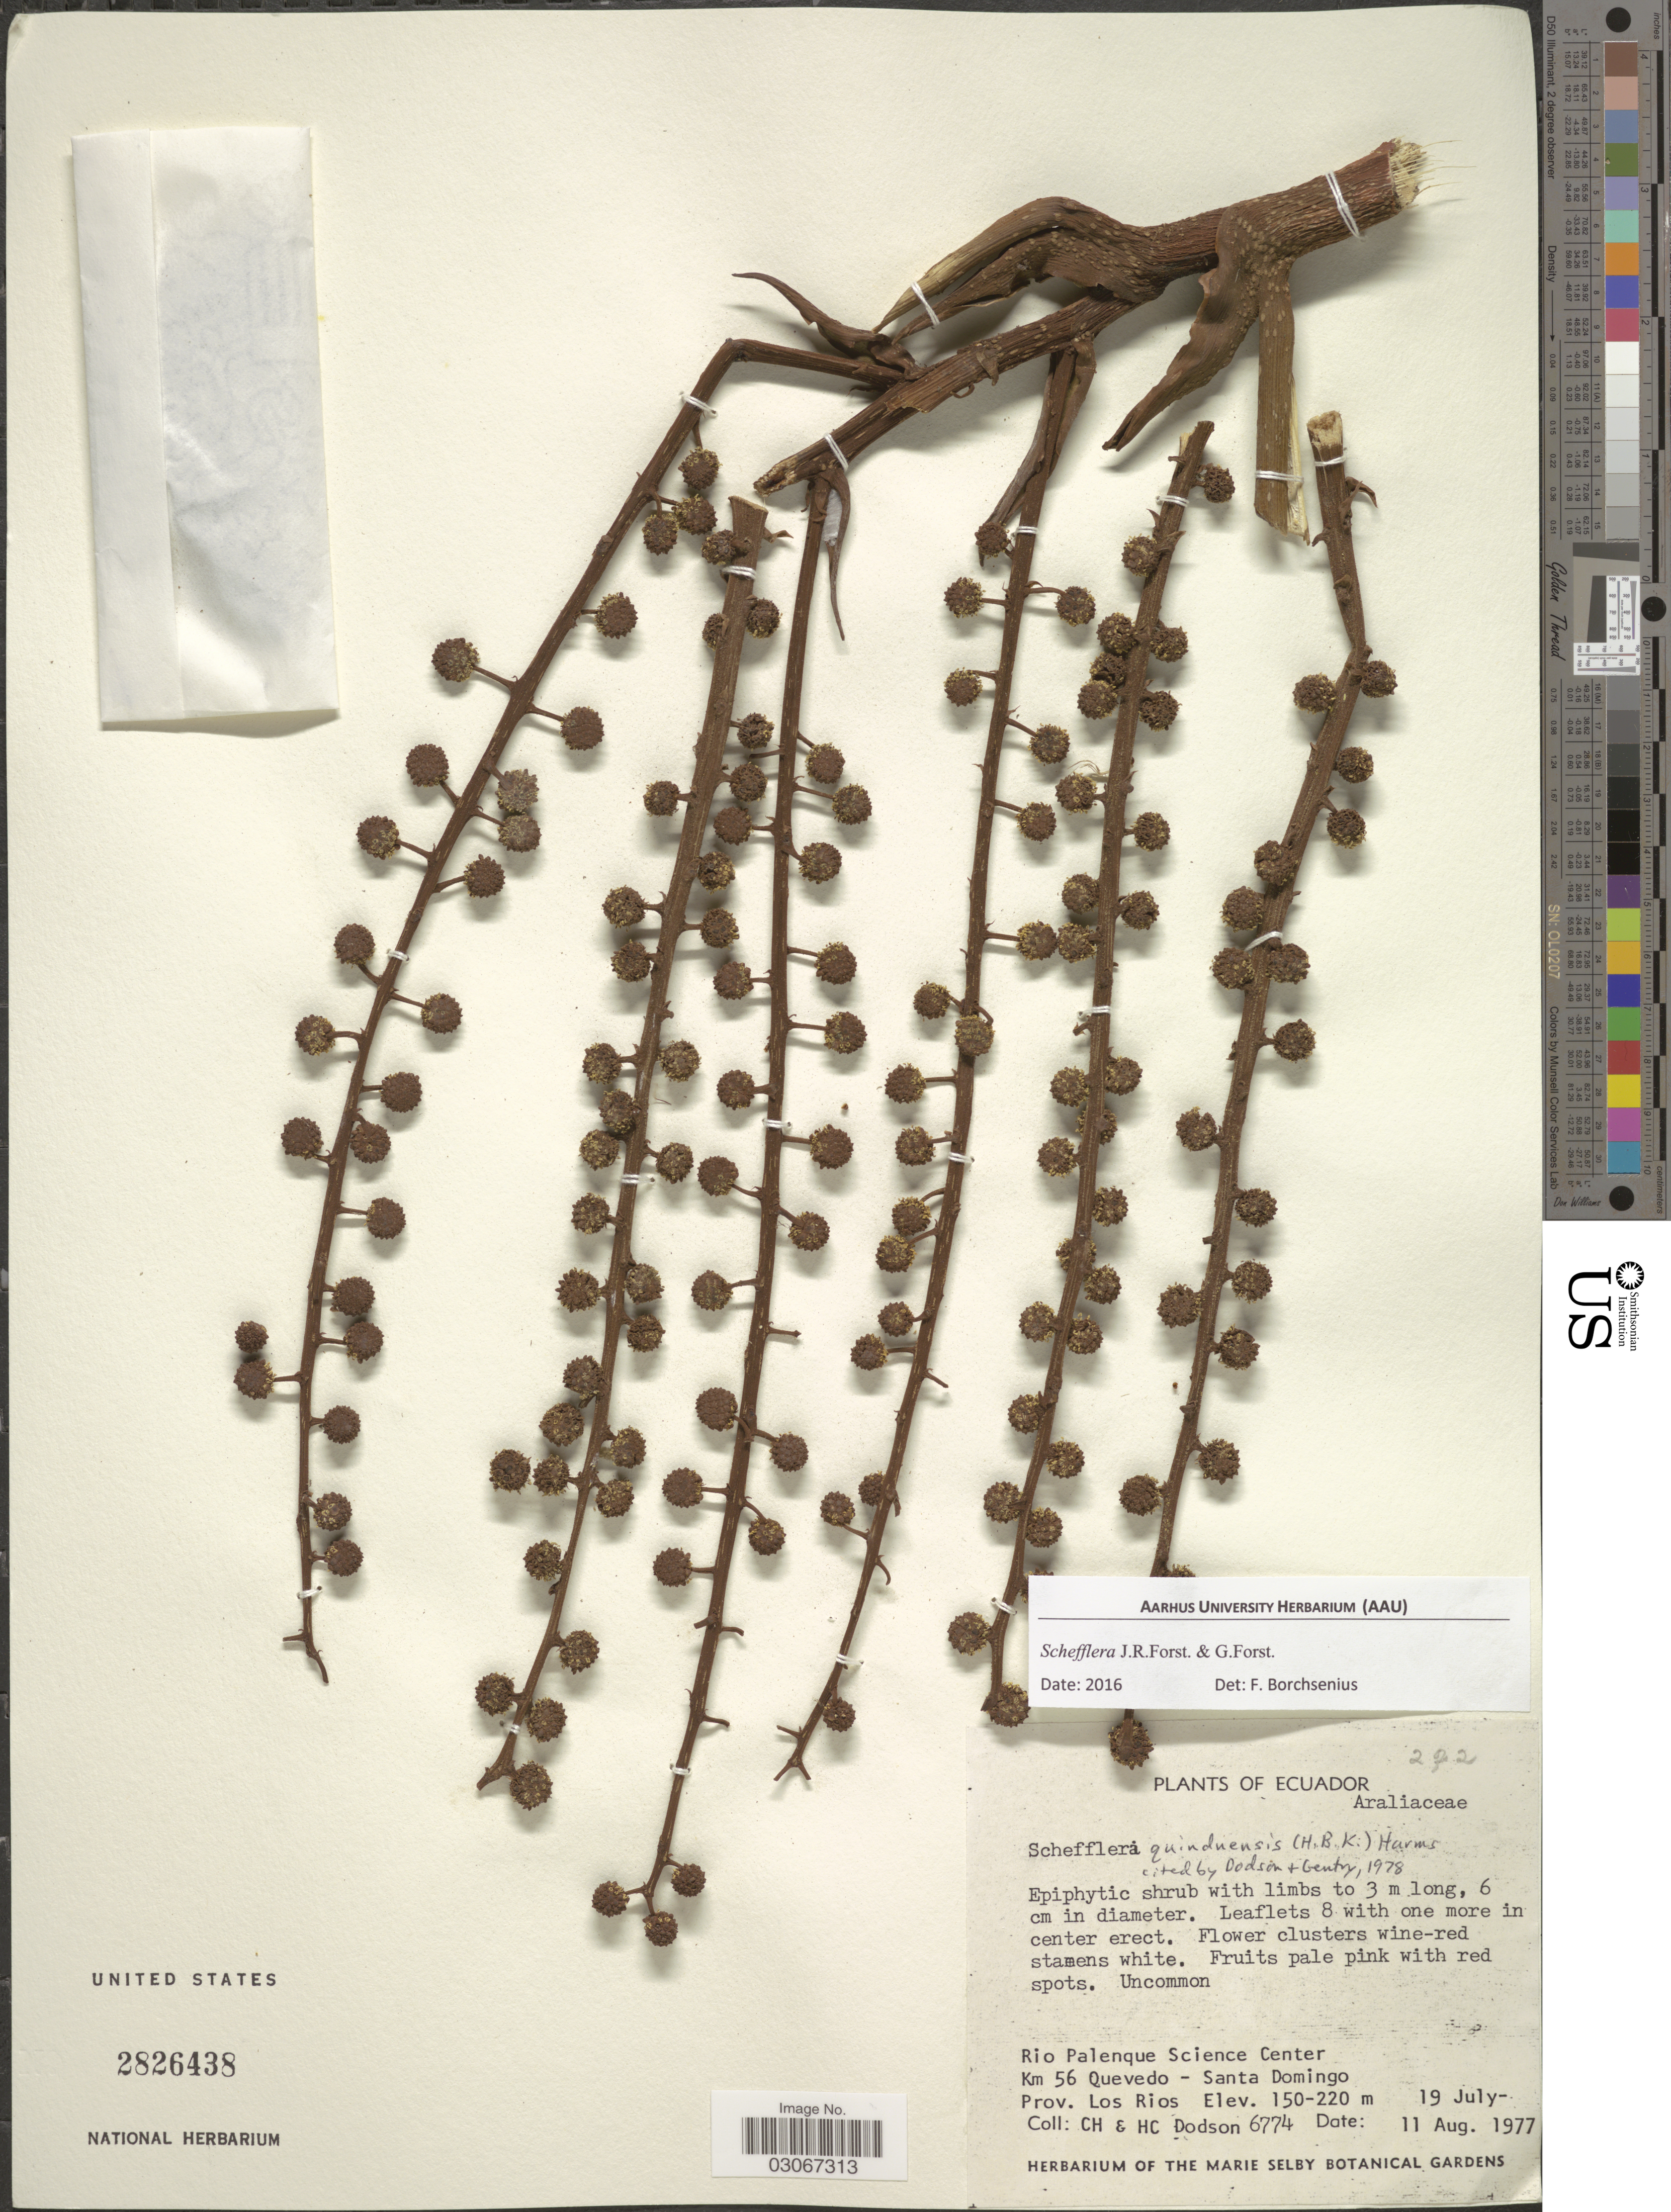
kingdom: Plantae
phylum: Tracheophyta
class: Magnoliopsida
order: Apiales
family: Araliaceae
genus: Schefflera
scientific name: Schefflera sp.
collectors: C. H. Dodson & H. C. Dodson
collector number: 6774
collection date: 1977-08-11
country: Ecuador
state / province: Los Ríos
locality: Rio Palenque Science Center, Km 56 Quevedo - Santa Domingo, Prov. Los Rios.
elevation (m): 150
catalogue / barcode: US 2826438